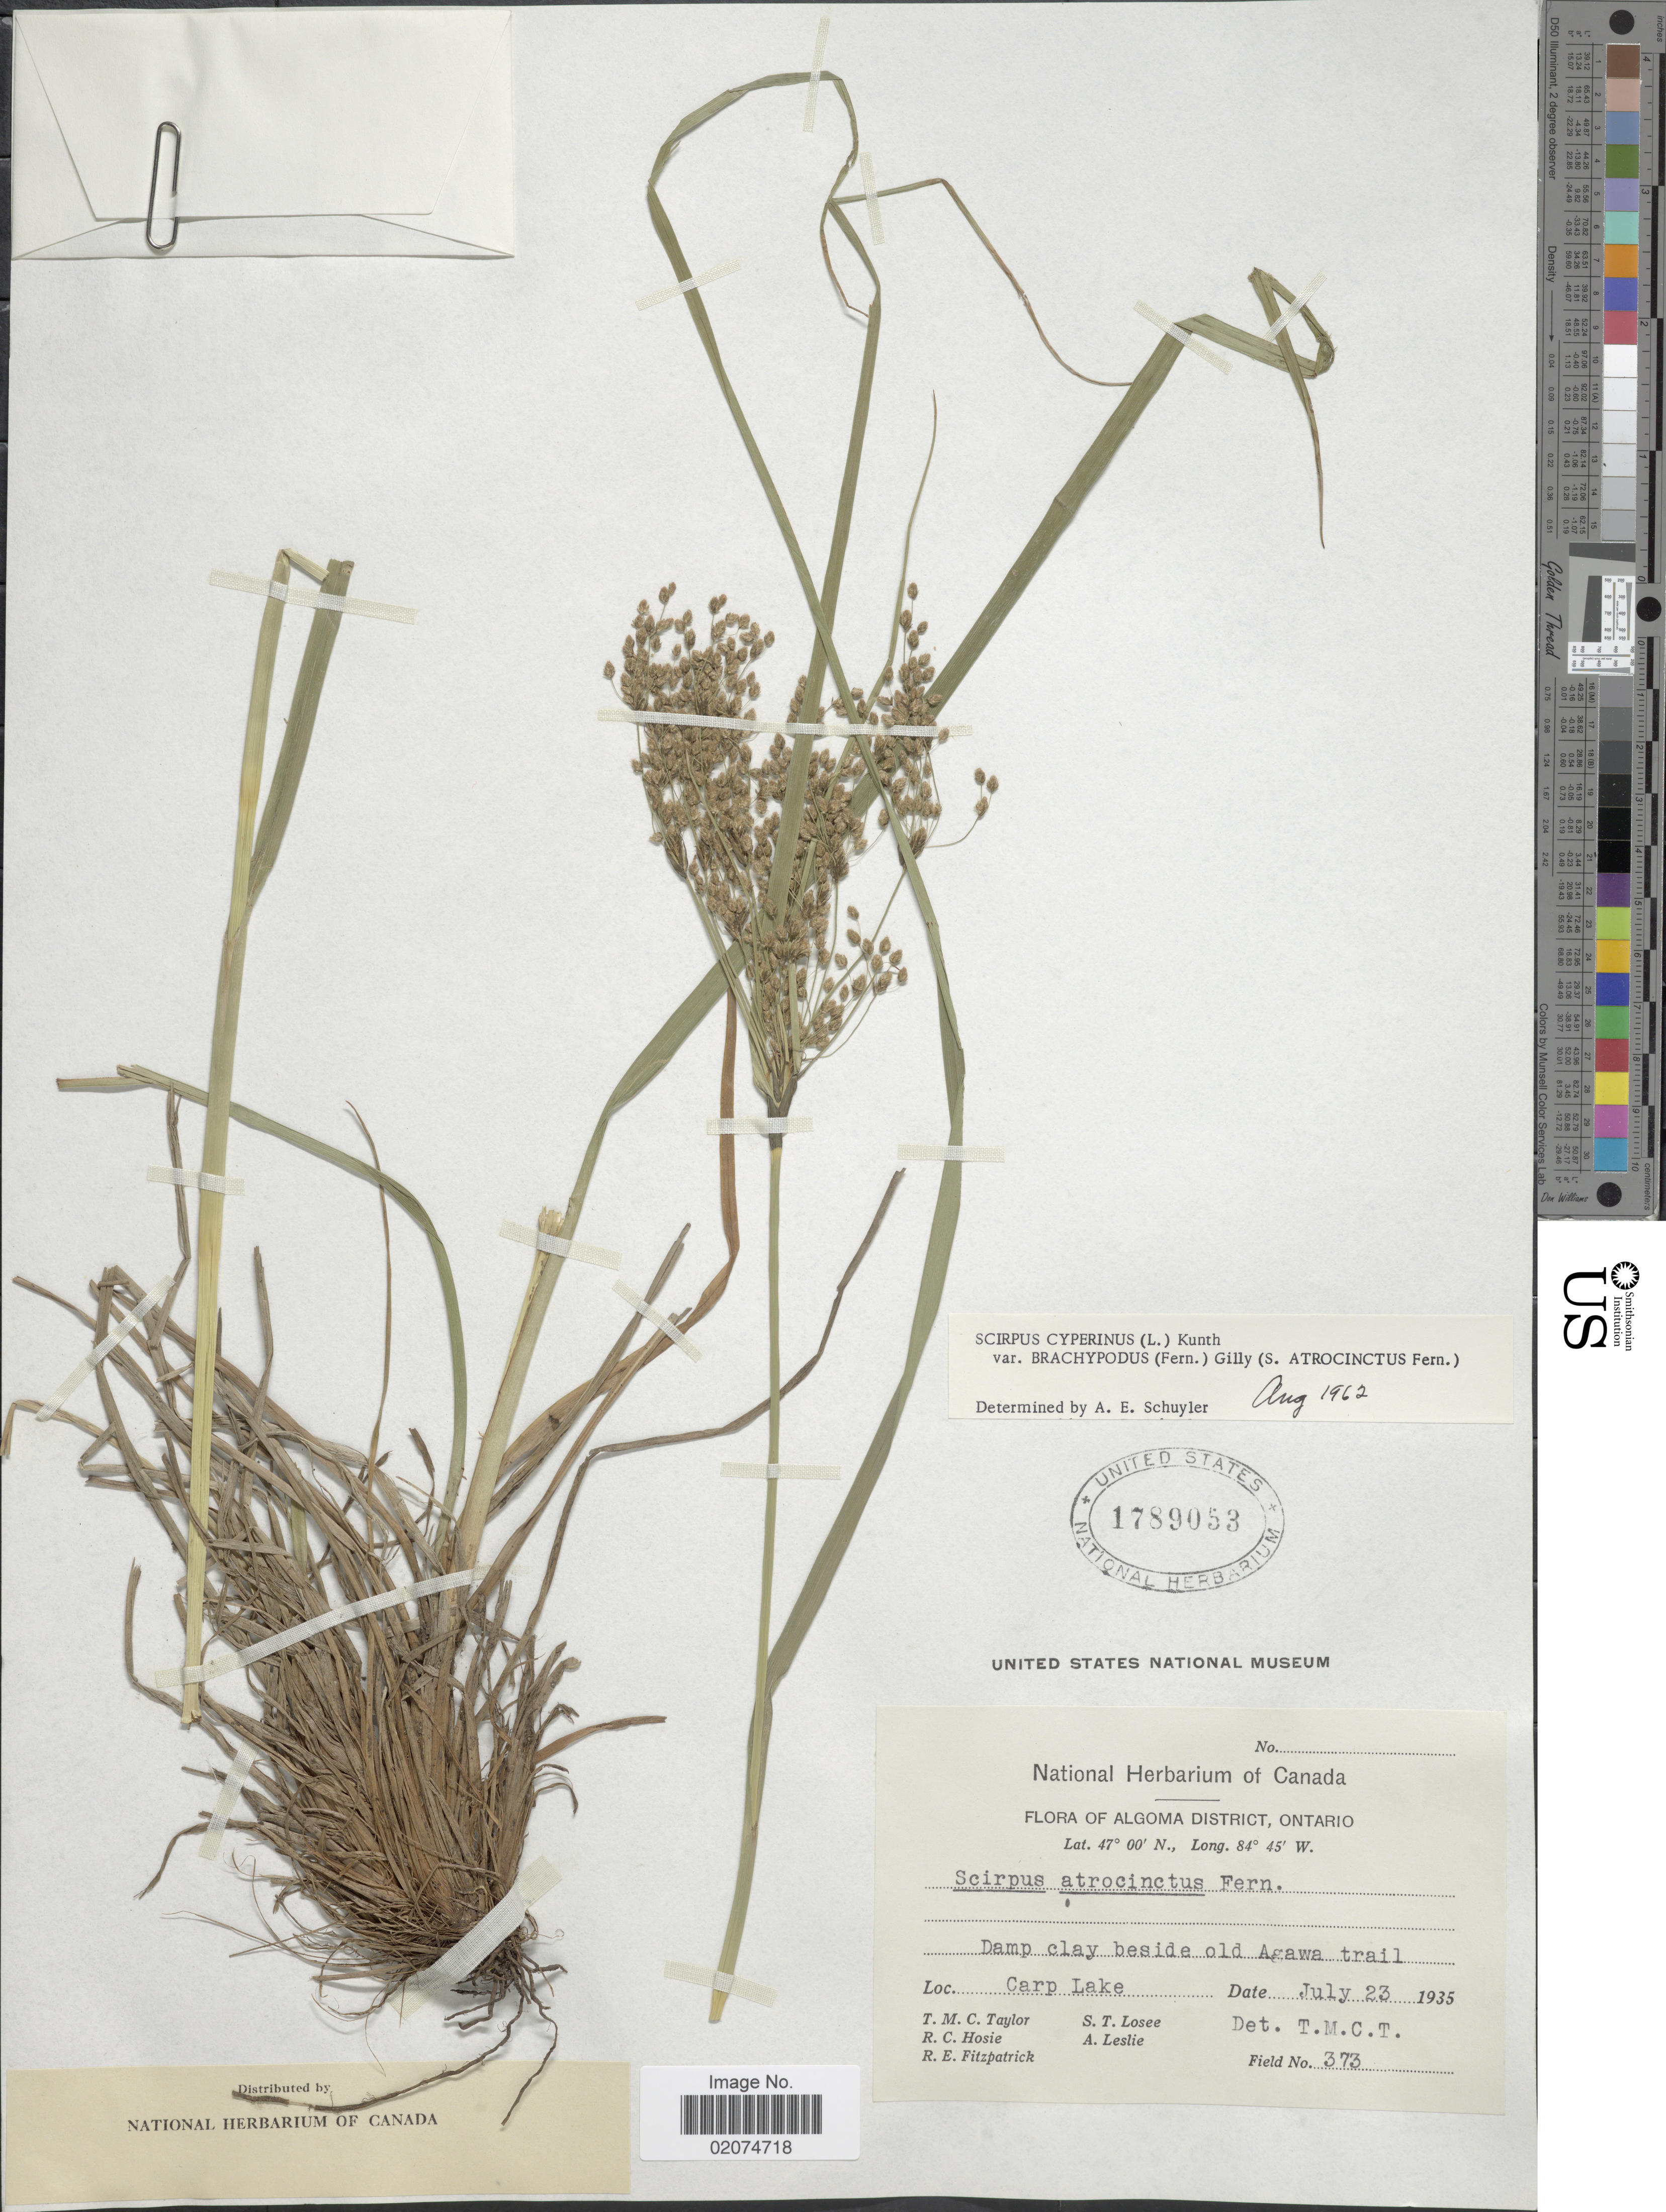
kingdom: Plantae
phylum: Tracheophyta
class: Liliopsida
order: Poales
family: Cyperaceae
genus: Scirpus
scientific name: Scirpus atrocinctus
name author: Fernald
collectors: T. M. C. Taylor, R. Hosie, R. Fitzpatrick, S. Losee & A. Leslie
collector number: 373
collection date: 1935-07-23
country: Canada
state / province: Ontario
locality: Algoma District, Ontario, beside old Agawa trail, Carp Lake.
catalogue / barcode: US 1789053